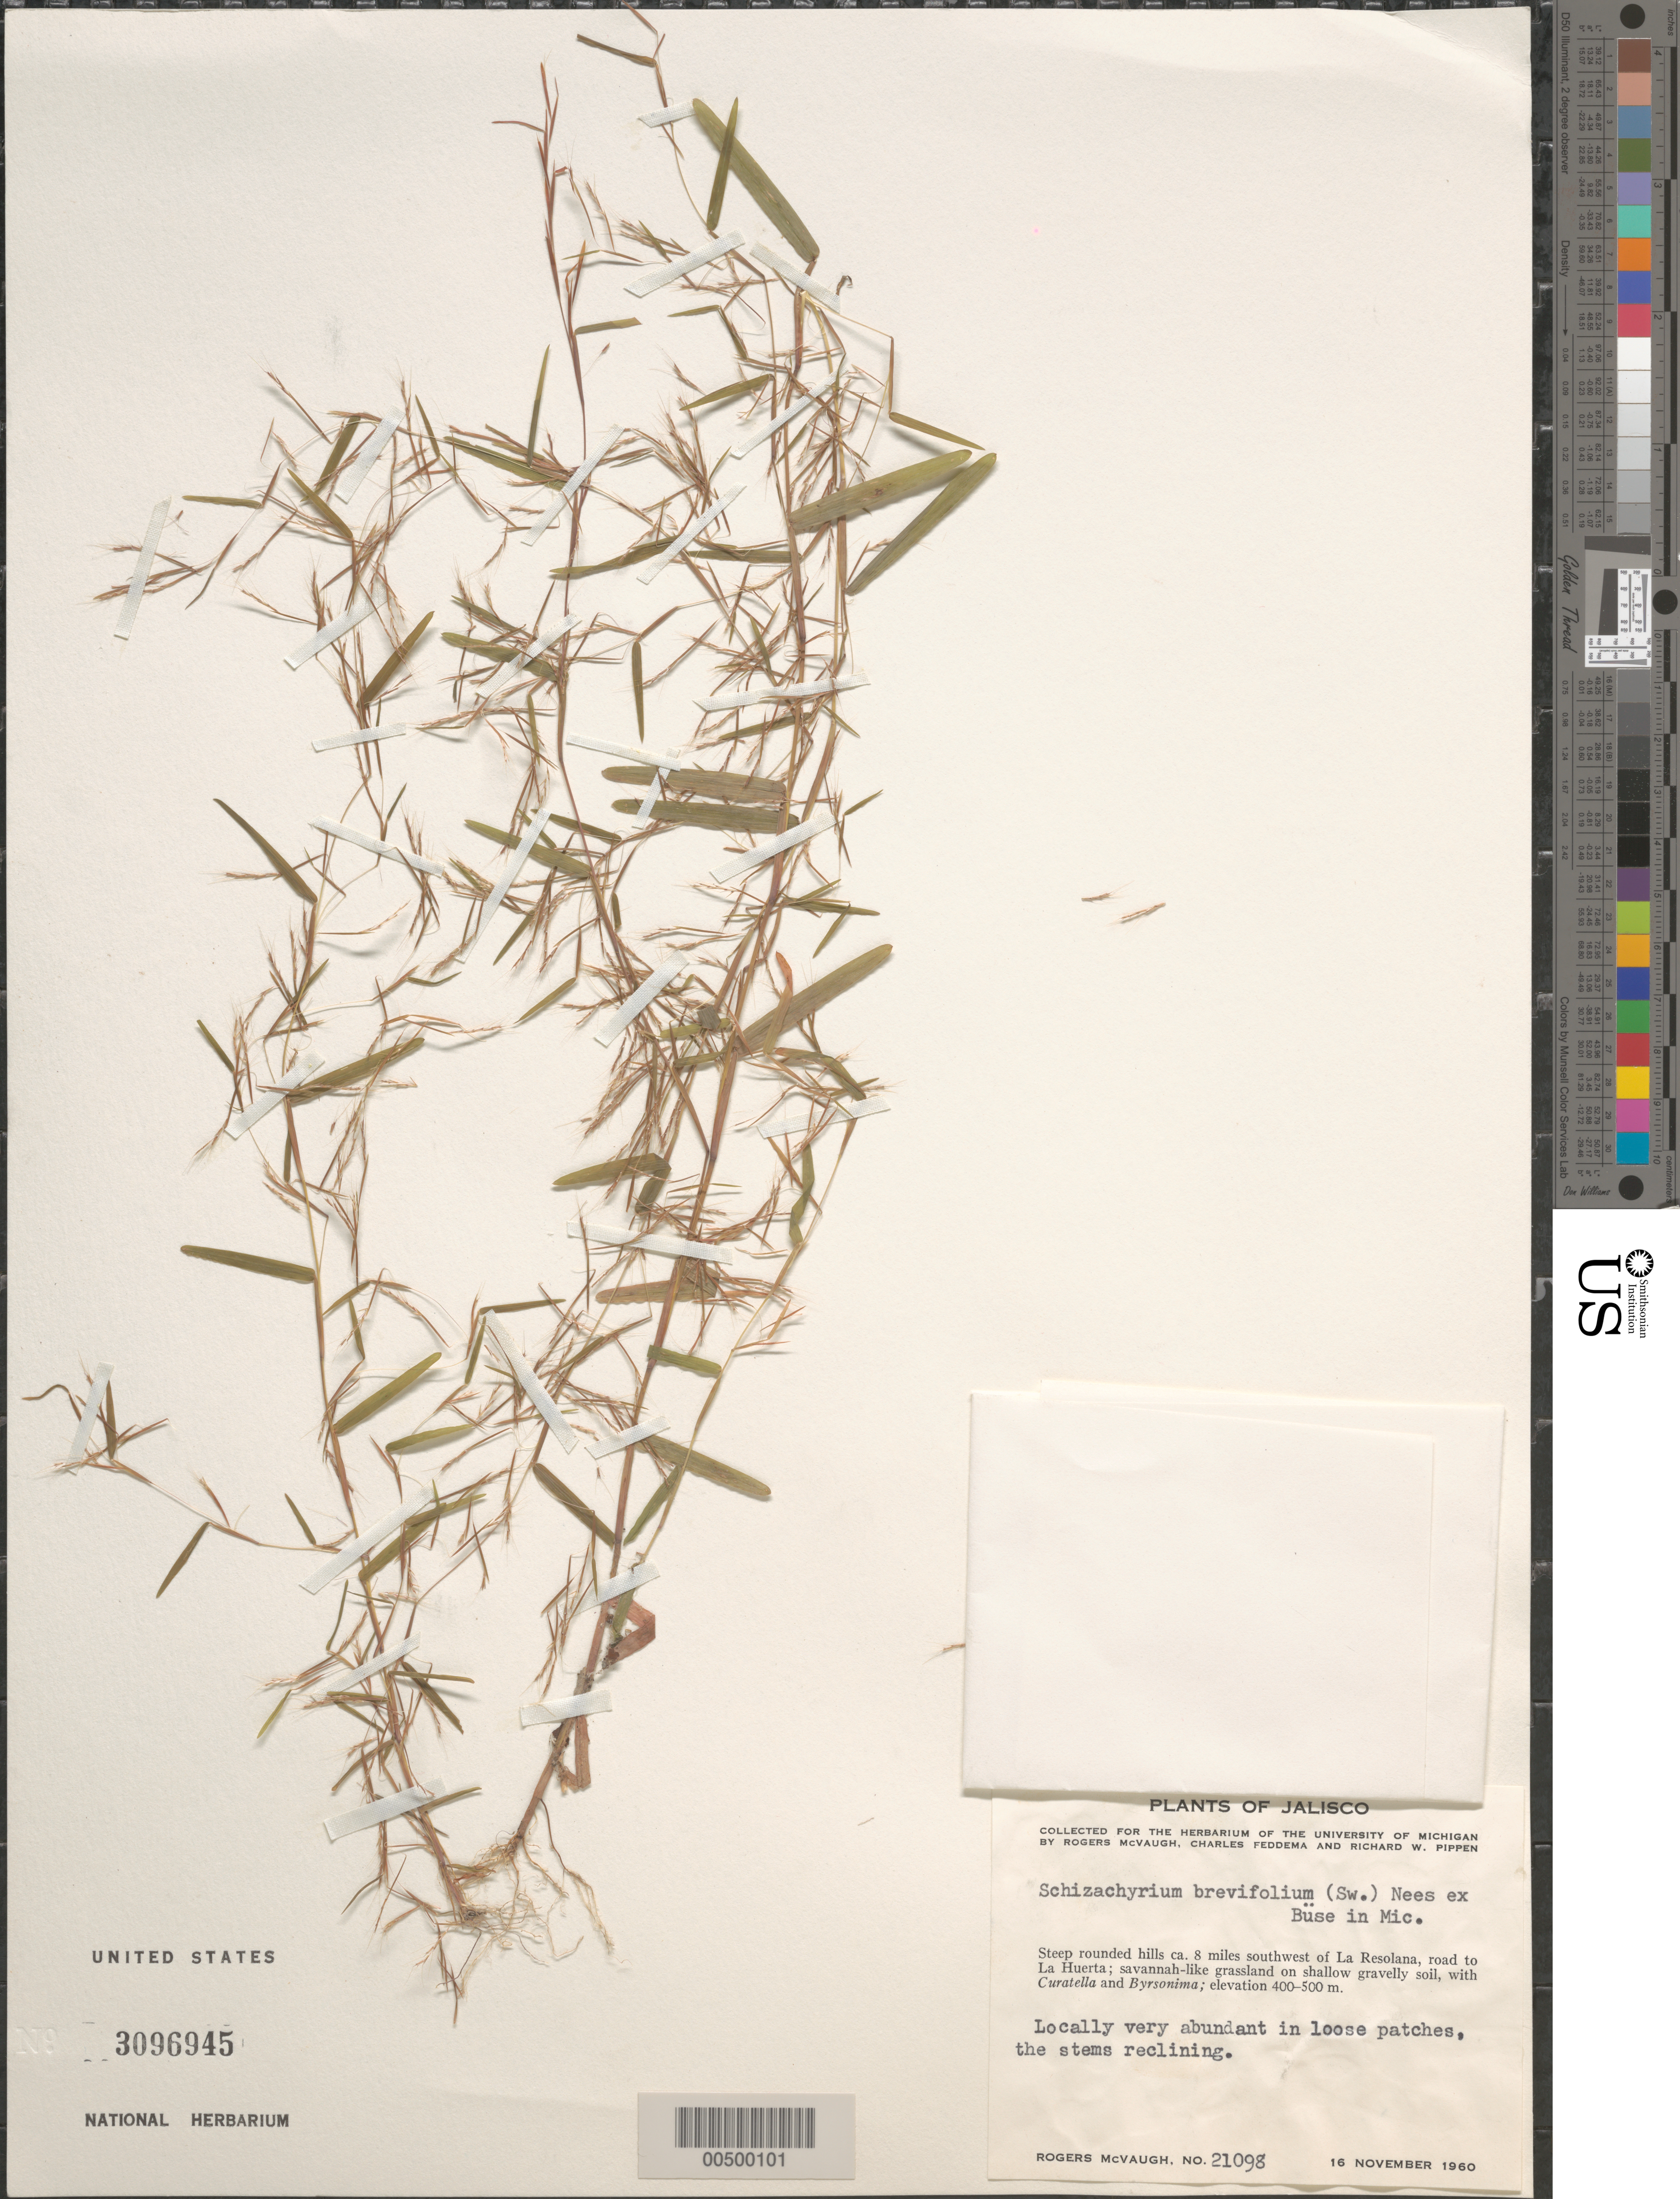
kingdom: Plantae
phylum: Tracheophyta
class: Liliopsida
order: Poales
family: Poaceae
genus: Schizachyrium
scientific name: Schizachyrium brevifolium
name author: (Sw.) Nees ex Büse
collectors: R. McVaugh, C. Feddema & R. W. Pippen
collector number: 21098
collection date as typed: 16 Nov 1960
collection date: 1960-11-16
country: Mexico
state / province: Jalisco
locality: Ca 8 mi SW of La Resolana, rd to La Huerta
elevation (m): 400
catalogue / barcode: US 3096945